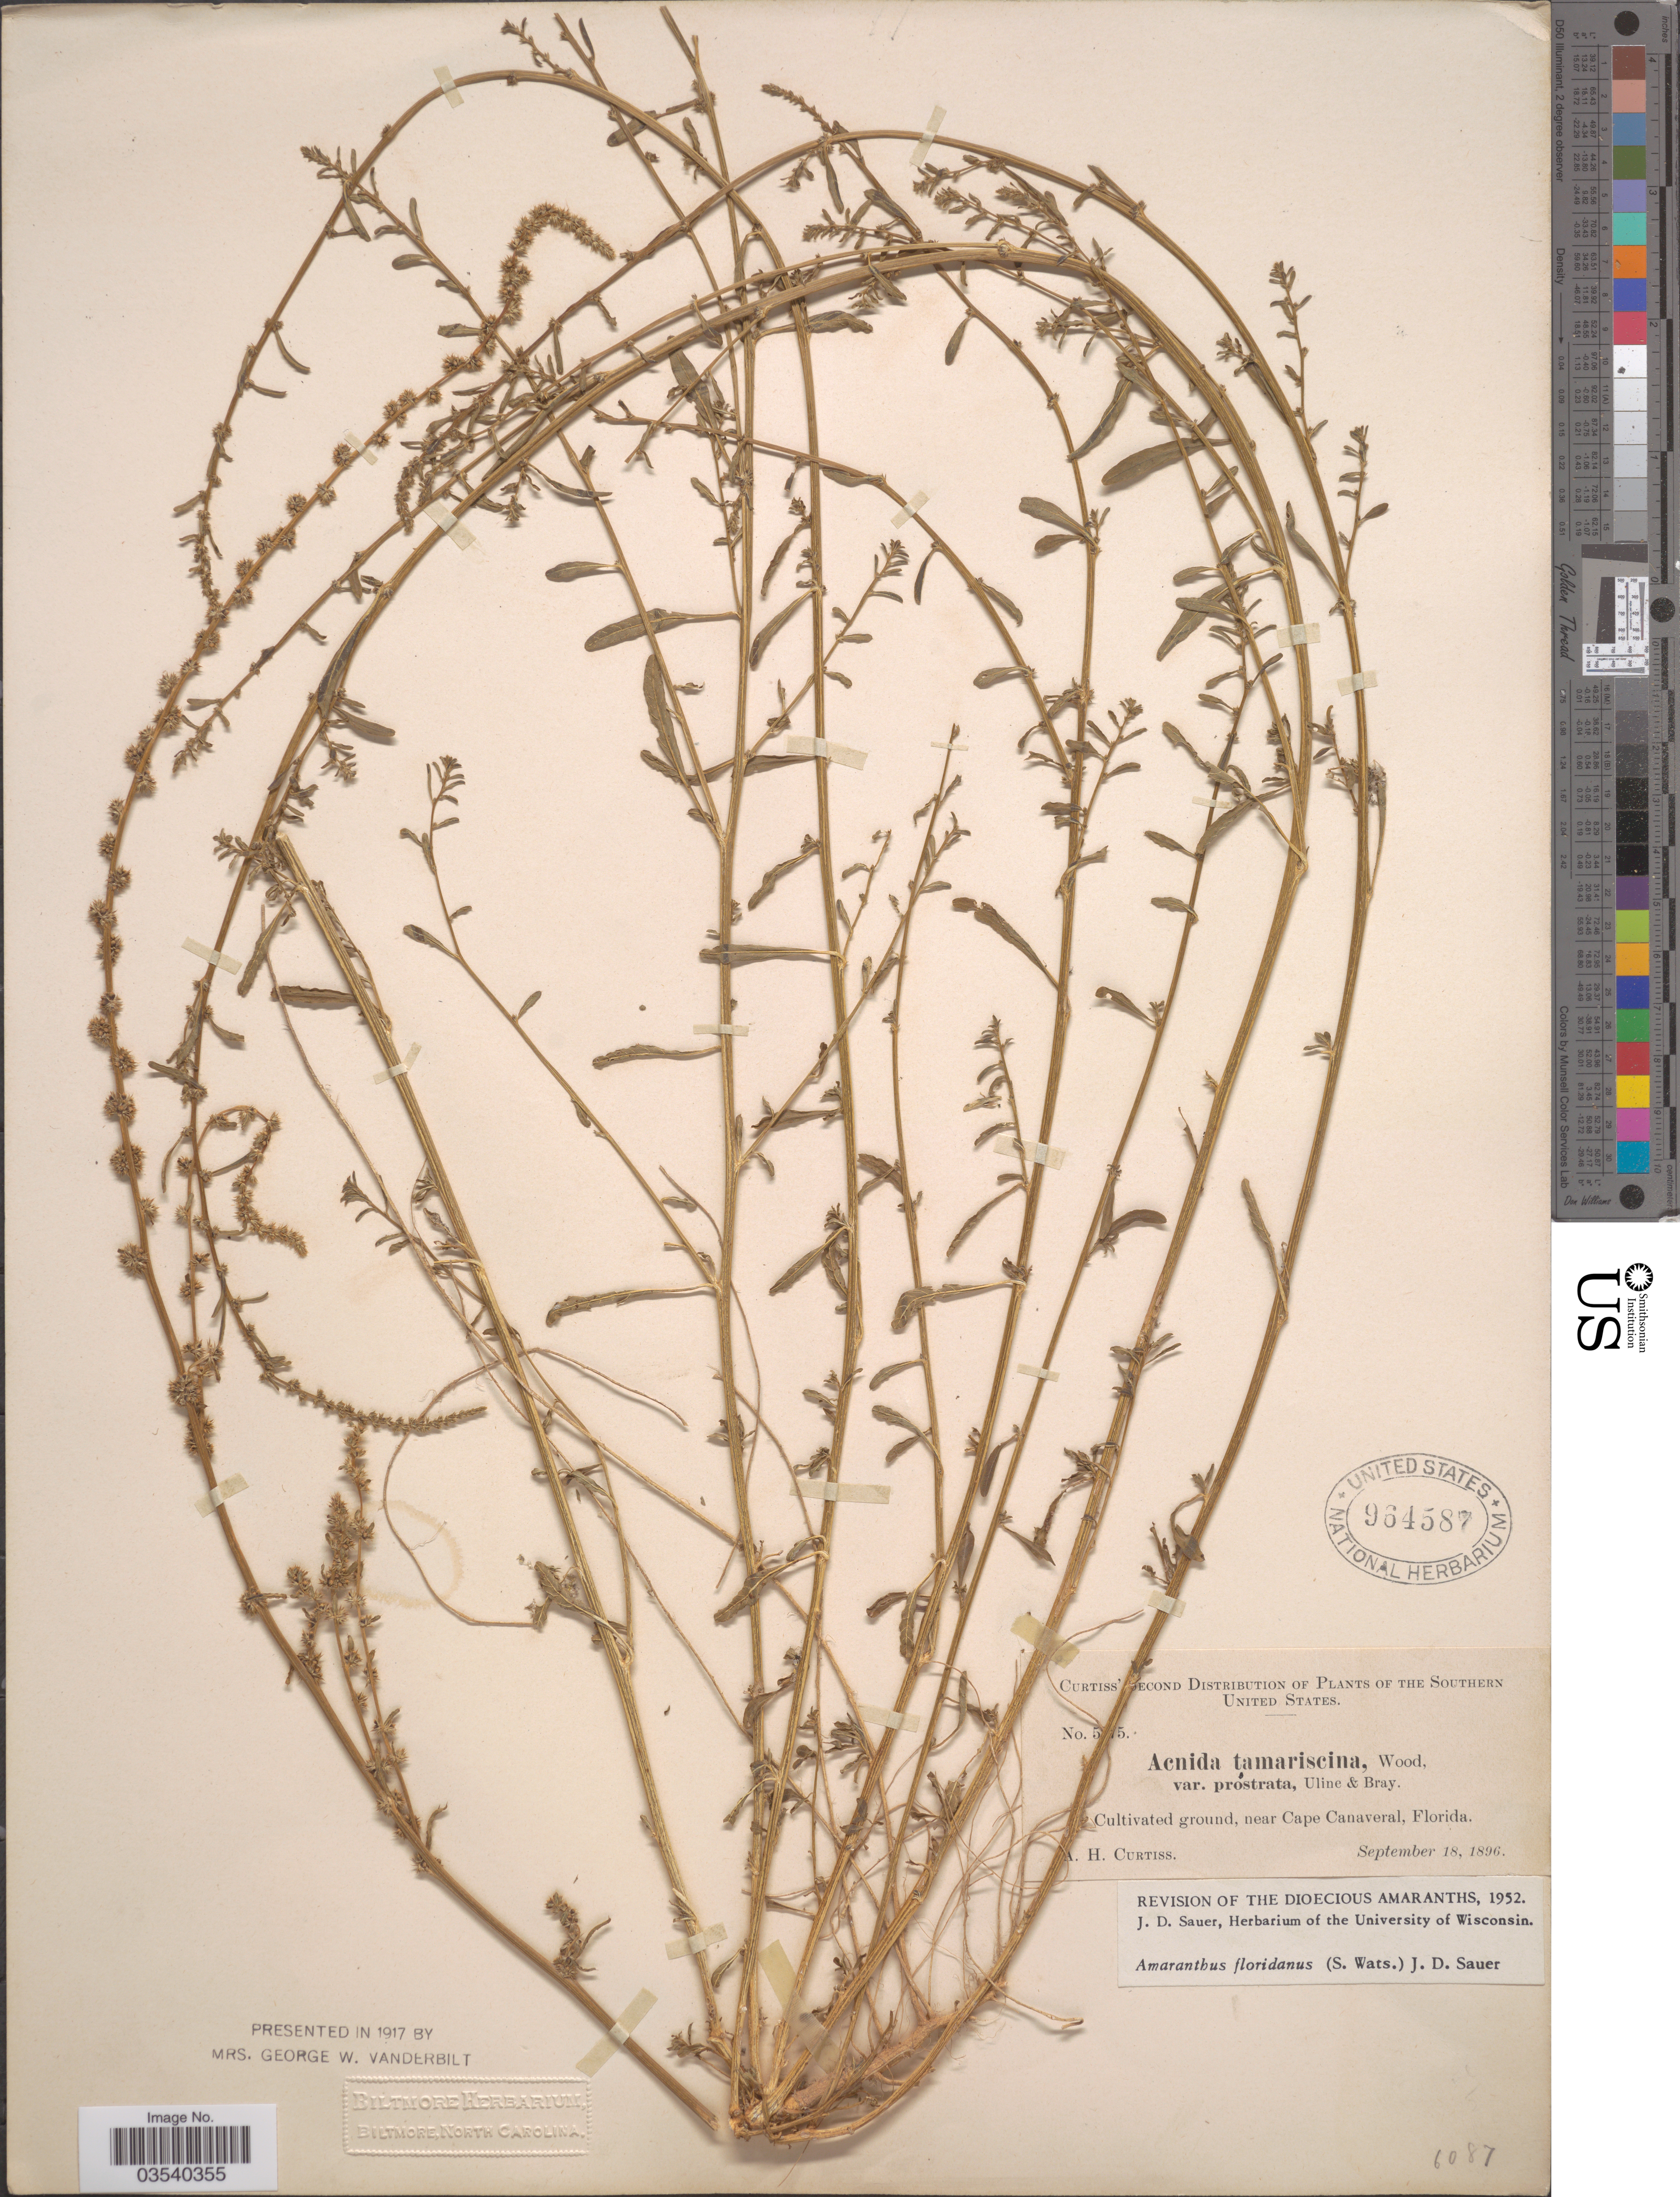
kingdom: Plantae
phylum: Tracheophyta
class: Magnoliopsida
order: Caryophyllales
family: Amaranthaceae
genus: Amaranthus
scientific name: Amaranthus floridanus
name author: (S. Watson) J.D. Sauer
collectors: A. H. Curtiss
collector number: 5!5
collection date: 1896-09-18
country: United States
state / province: Florida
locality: The Southern United States. Cultivated ground, near Cape Canaveral.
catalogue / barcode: US 964587